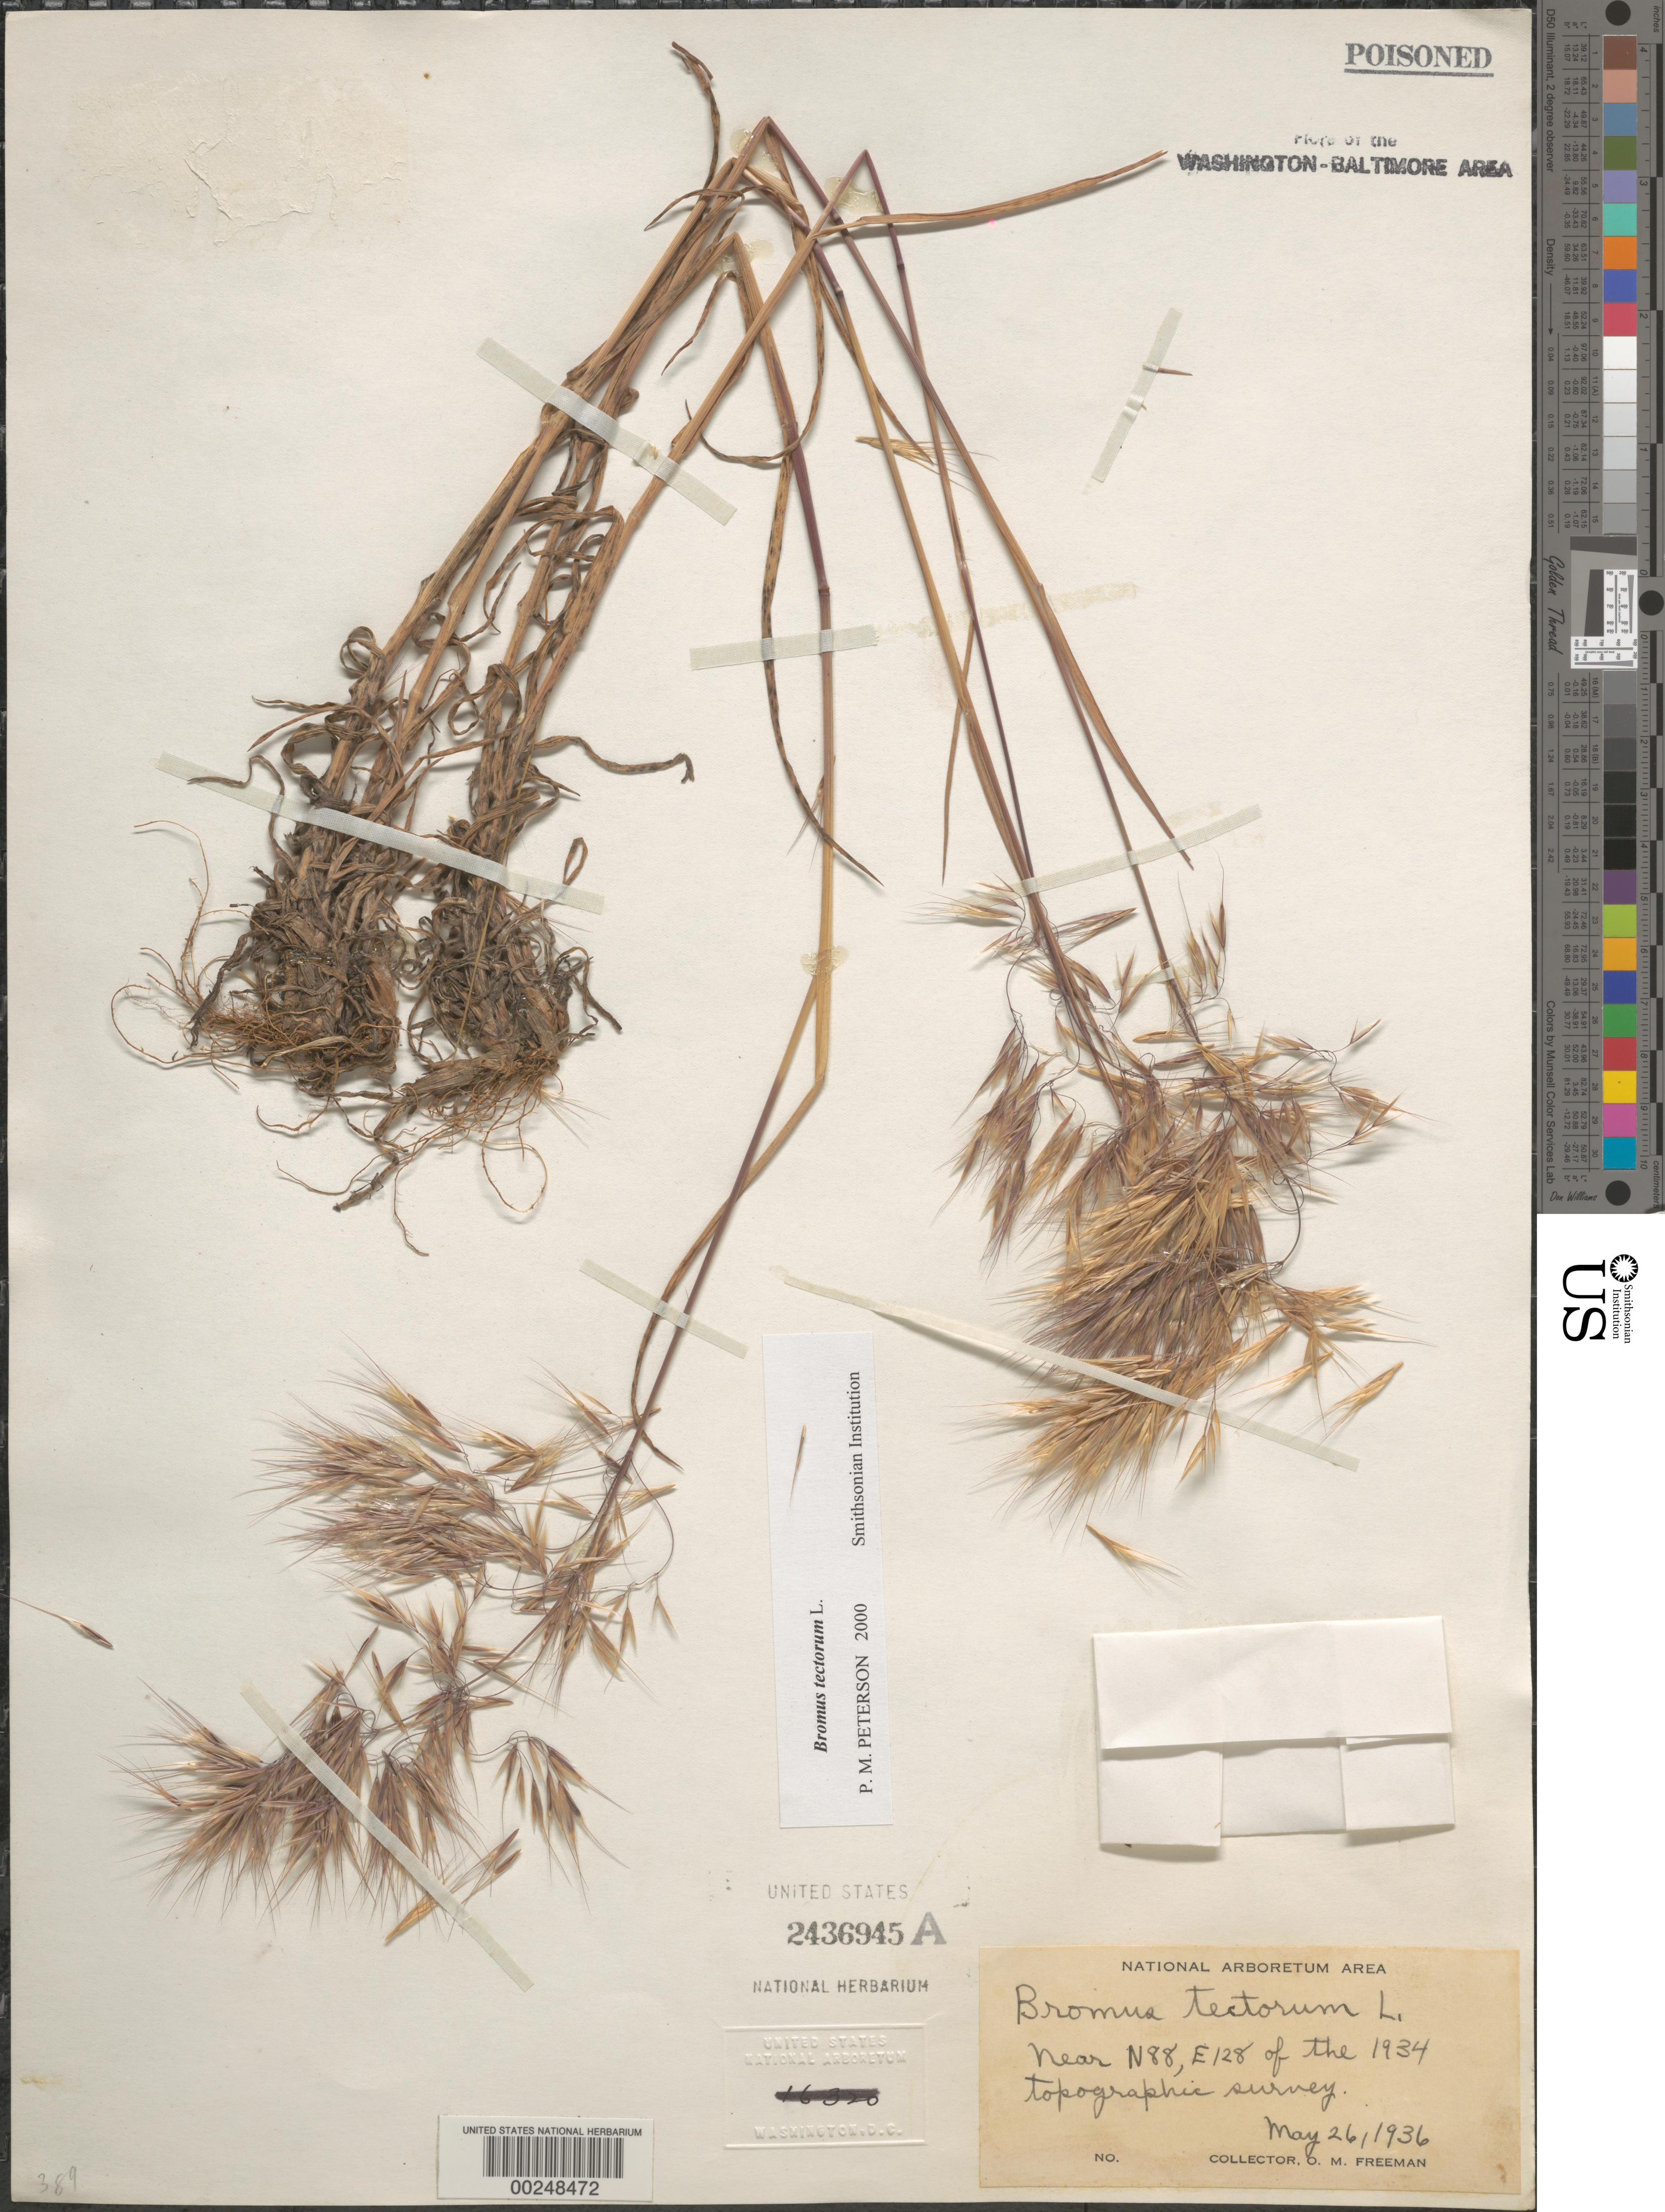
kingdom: Plantae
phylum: Tracheophyta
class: Liliopsida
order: Poales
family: Poaceae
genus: Bromus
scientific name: Bromus tectorum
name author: L.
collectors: O. Freeman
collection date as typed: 26 May 1936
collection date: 1936-05-26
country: United States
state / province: District of Columbia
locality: National Arboretum area, near N88, E128 in the 1934 Topographic Survey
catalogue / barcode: US 2436945A